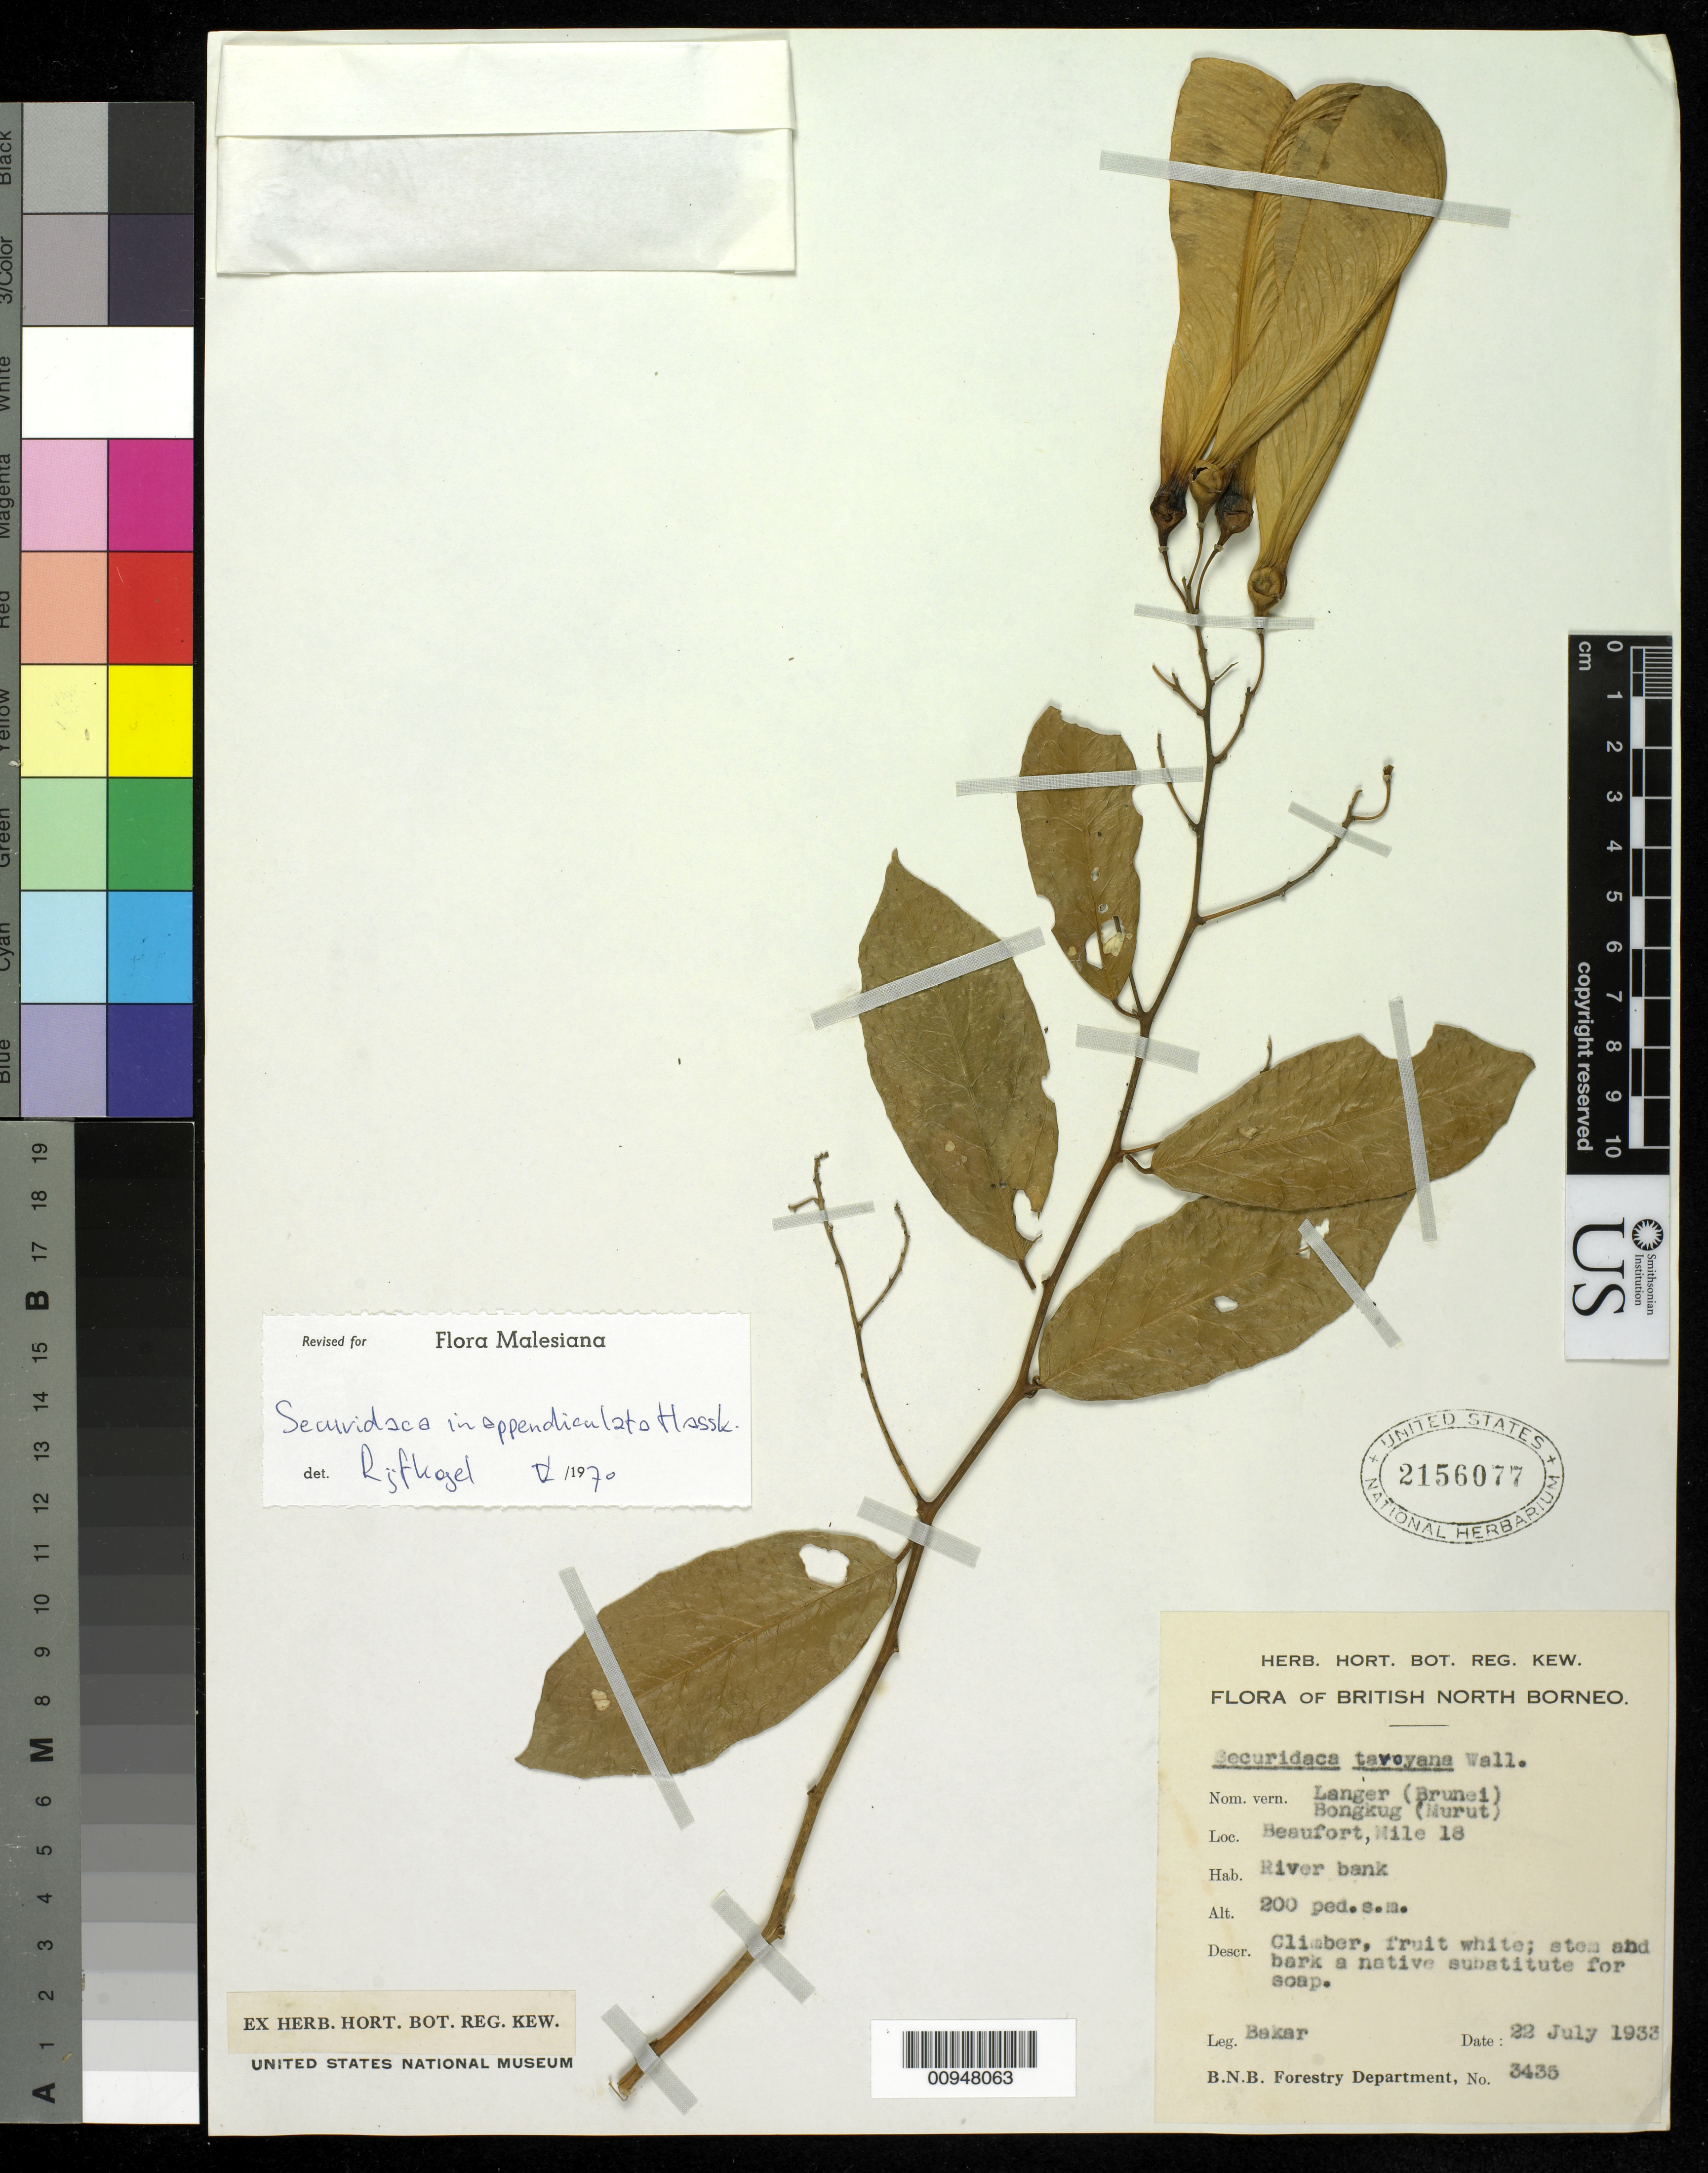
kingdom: Plantae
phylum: Tracheophyta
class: Magnoliopsida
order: Fabales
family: Polygalaceae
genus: Securidaca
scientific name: Securidaca inappendiculata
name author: Hassk.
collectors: -- Baker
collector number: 3435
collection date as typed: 22 Jul 1931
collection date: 1931-07-22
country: Malaysia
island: Borneo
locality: Beaufot, Mile 18.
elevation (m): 61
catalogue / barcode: US 2156077